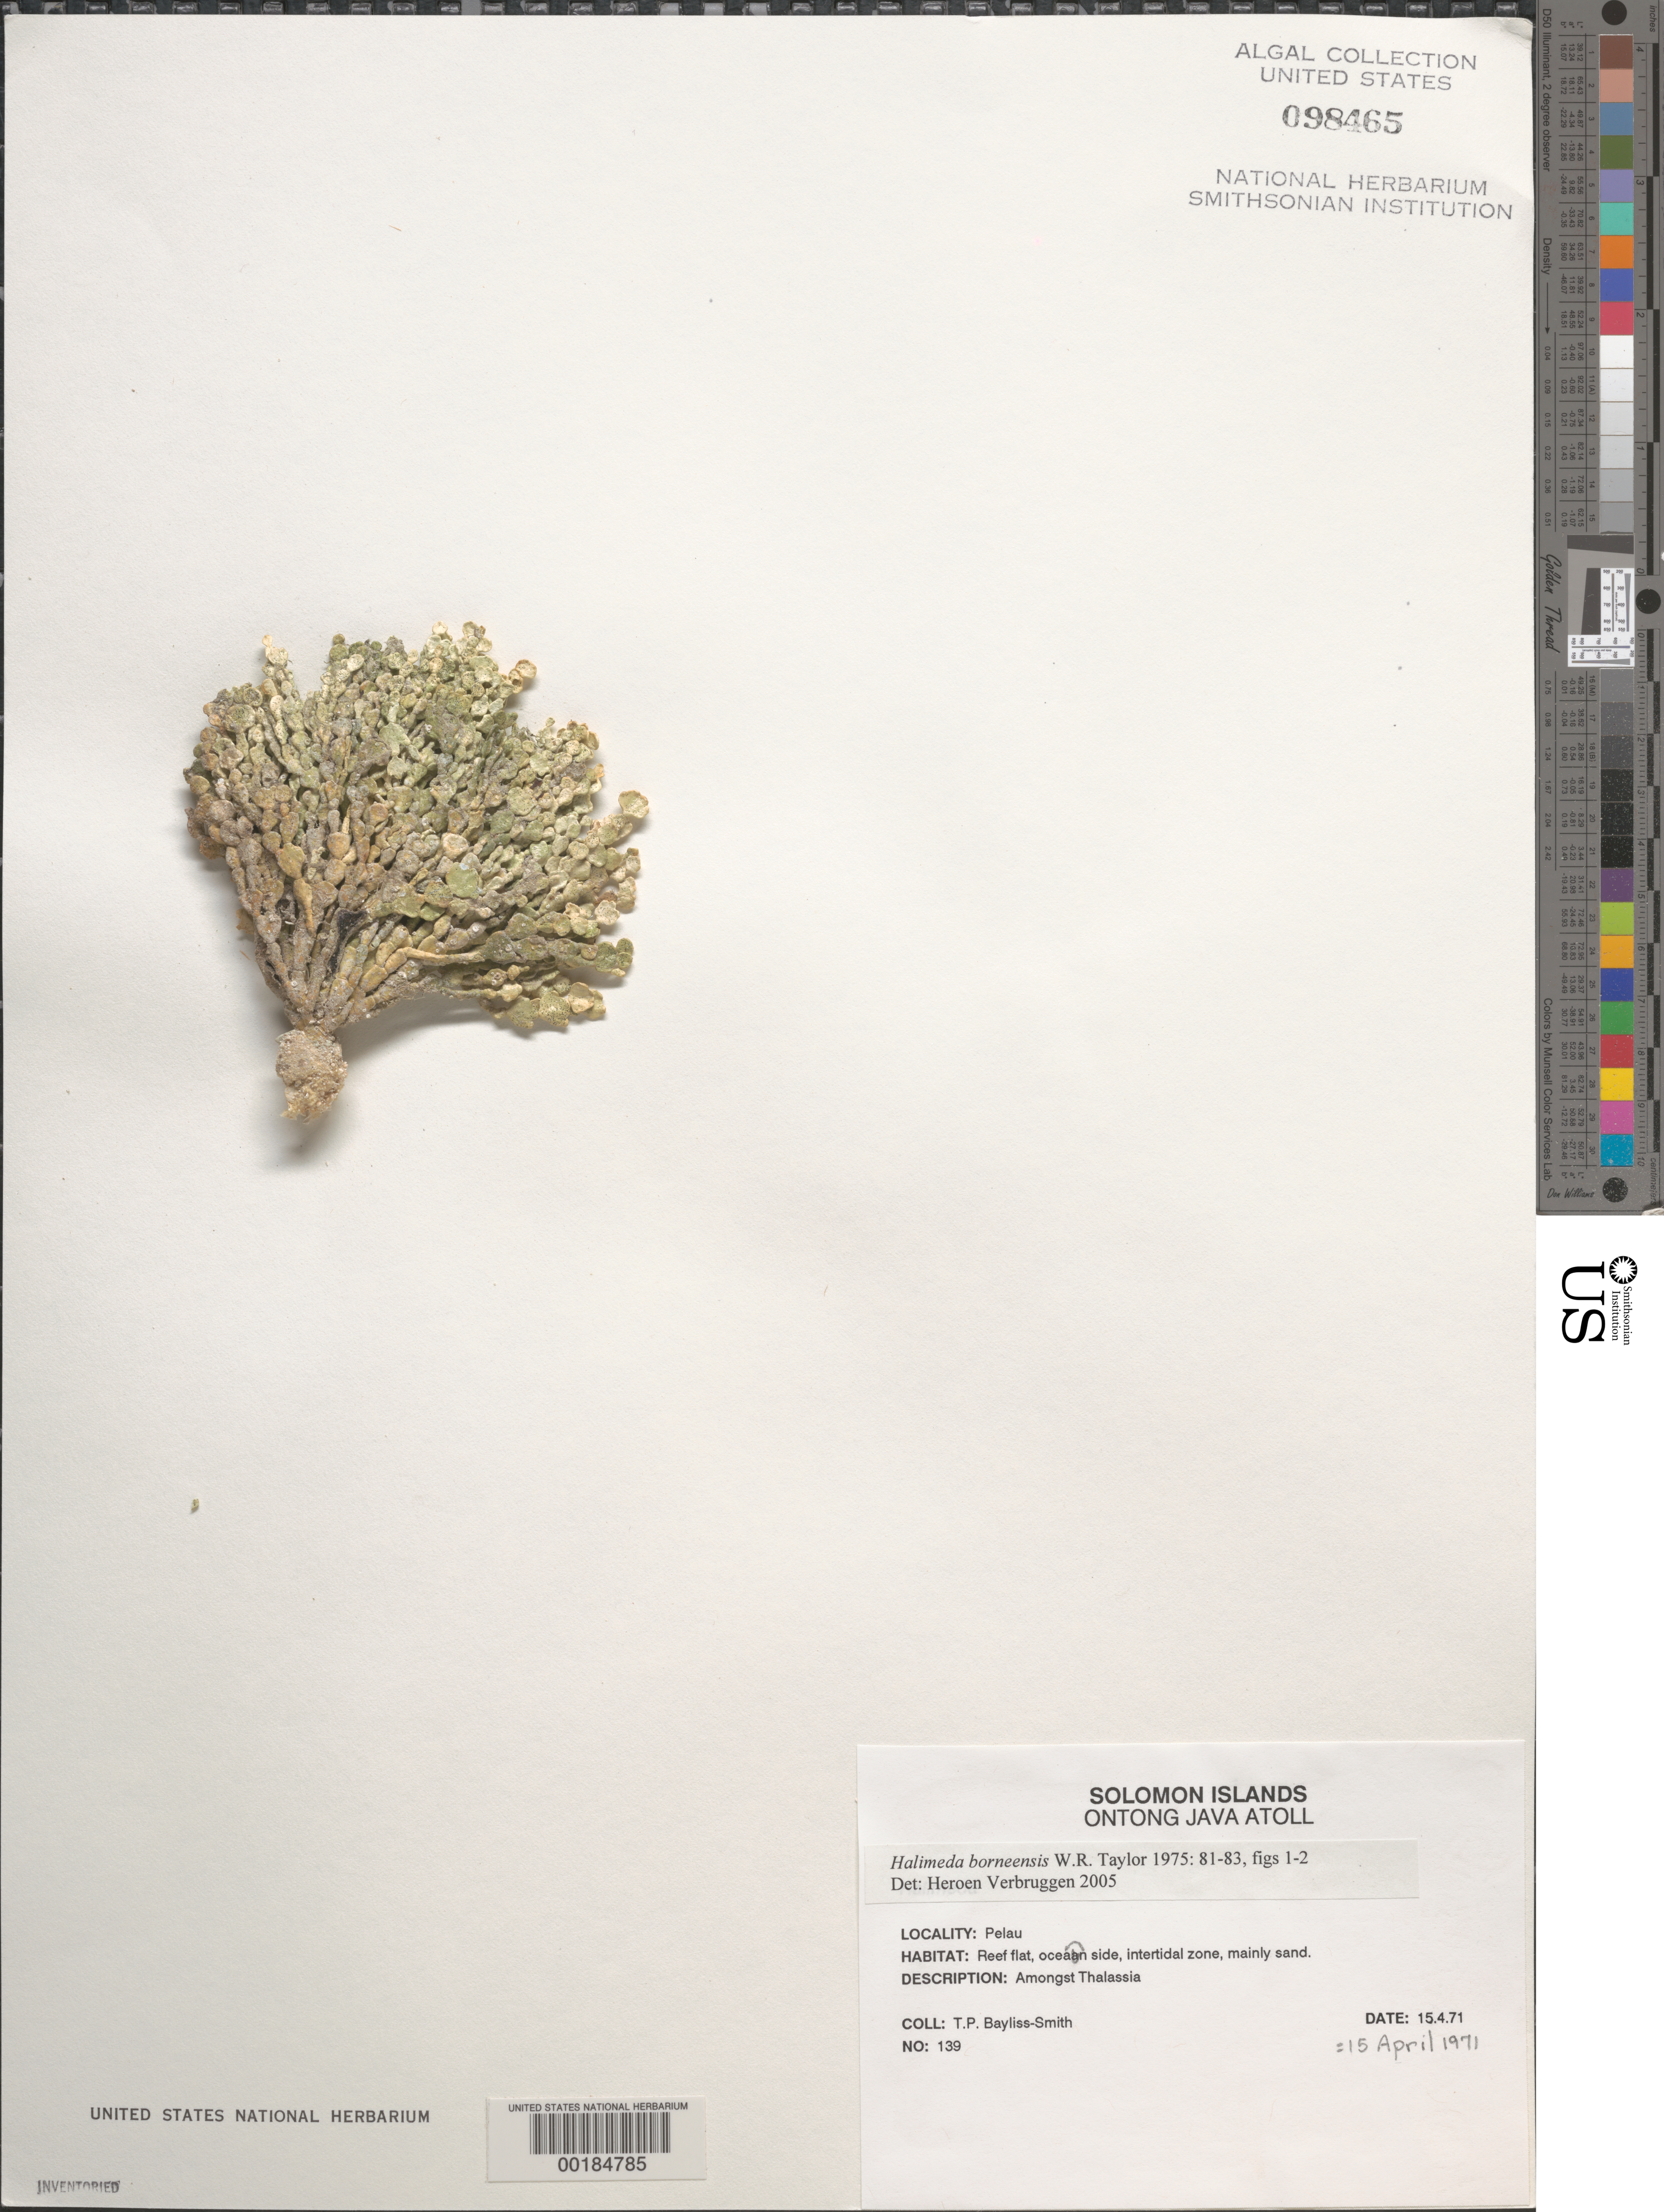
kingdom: Plantae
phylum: Chlorophyta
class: Ulvophyceae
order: Bryopsidales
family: Halimedaceae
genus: Halimeda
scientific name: Halimeda borneensis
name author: W.R. Taylor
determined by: Verbruggen, H.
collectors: T. P. Bayliss-Smith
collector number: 139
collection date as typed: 15 Apr 1971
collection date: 1971-04-15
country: Solomon Islands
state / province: Malaita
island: Ontong Java Atoll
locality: Pelau Islet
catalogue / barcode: US 98465